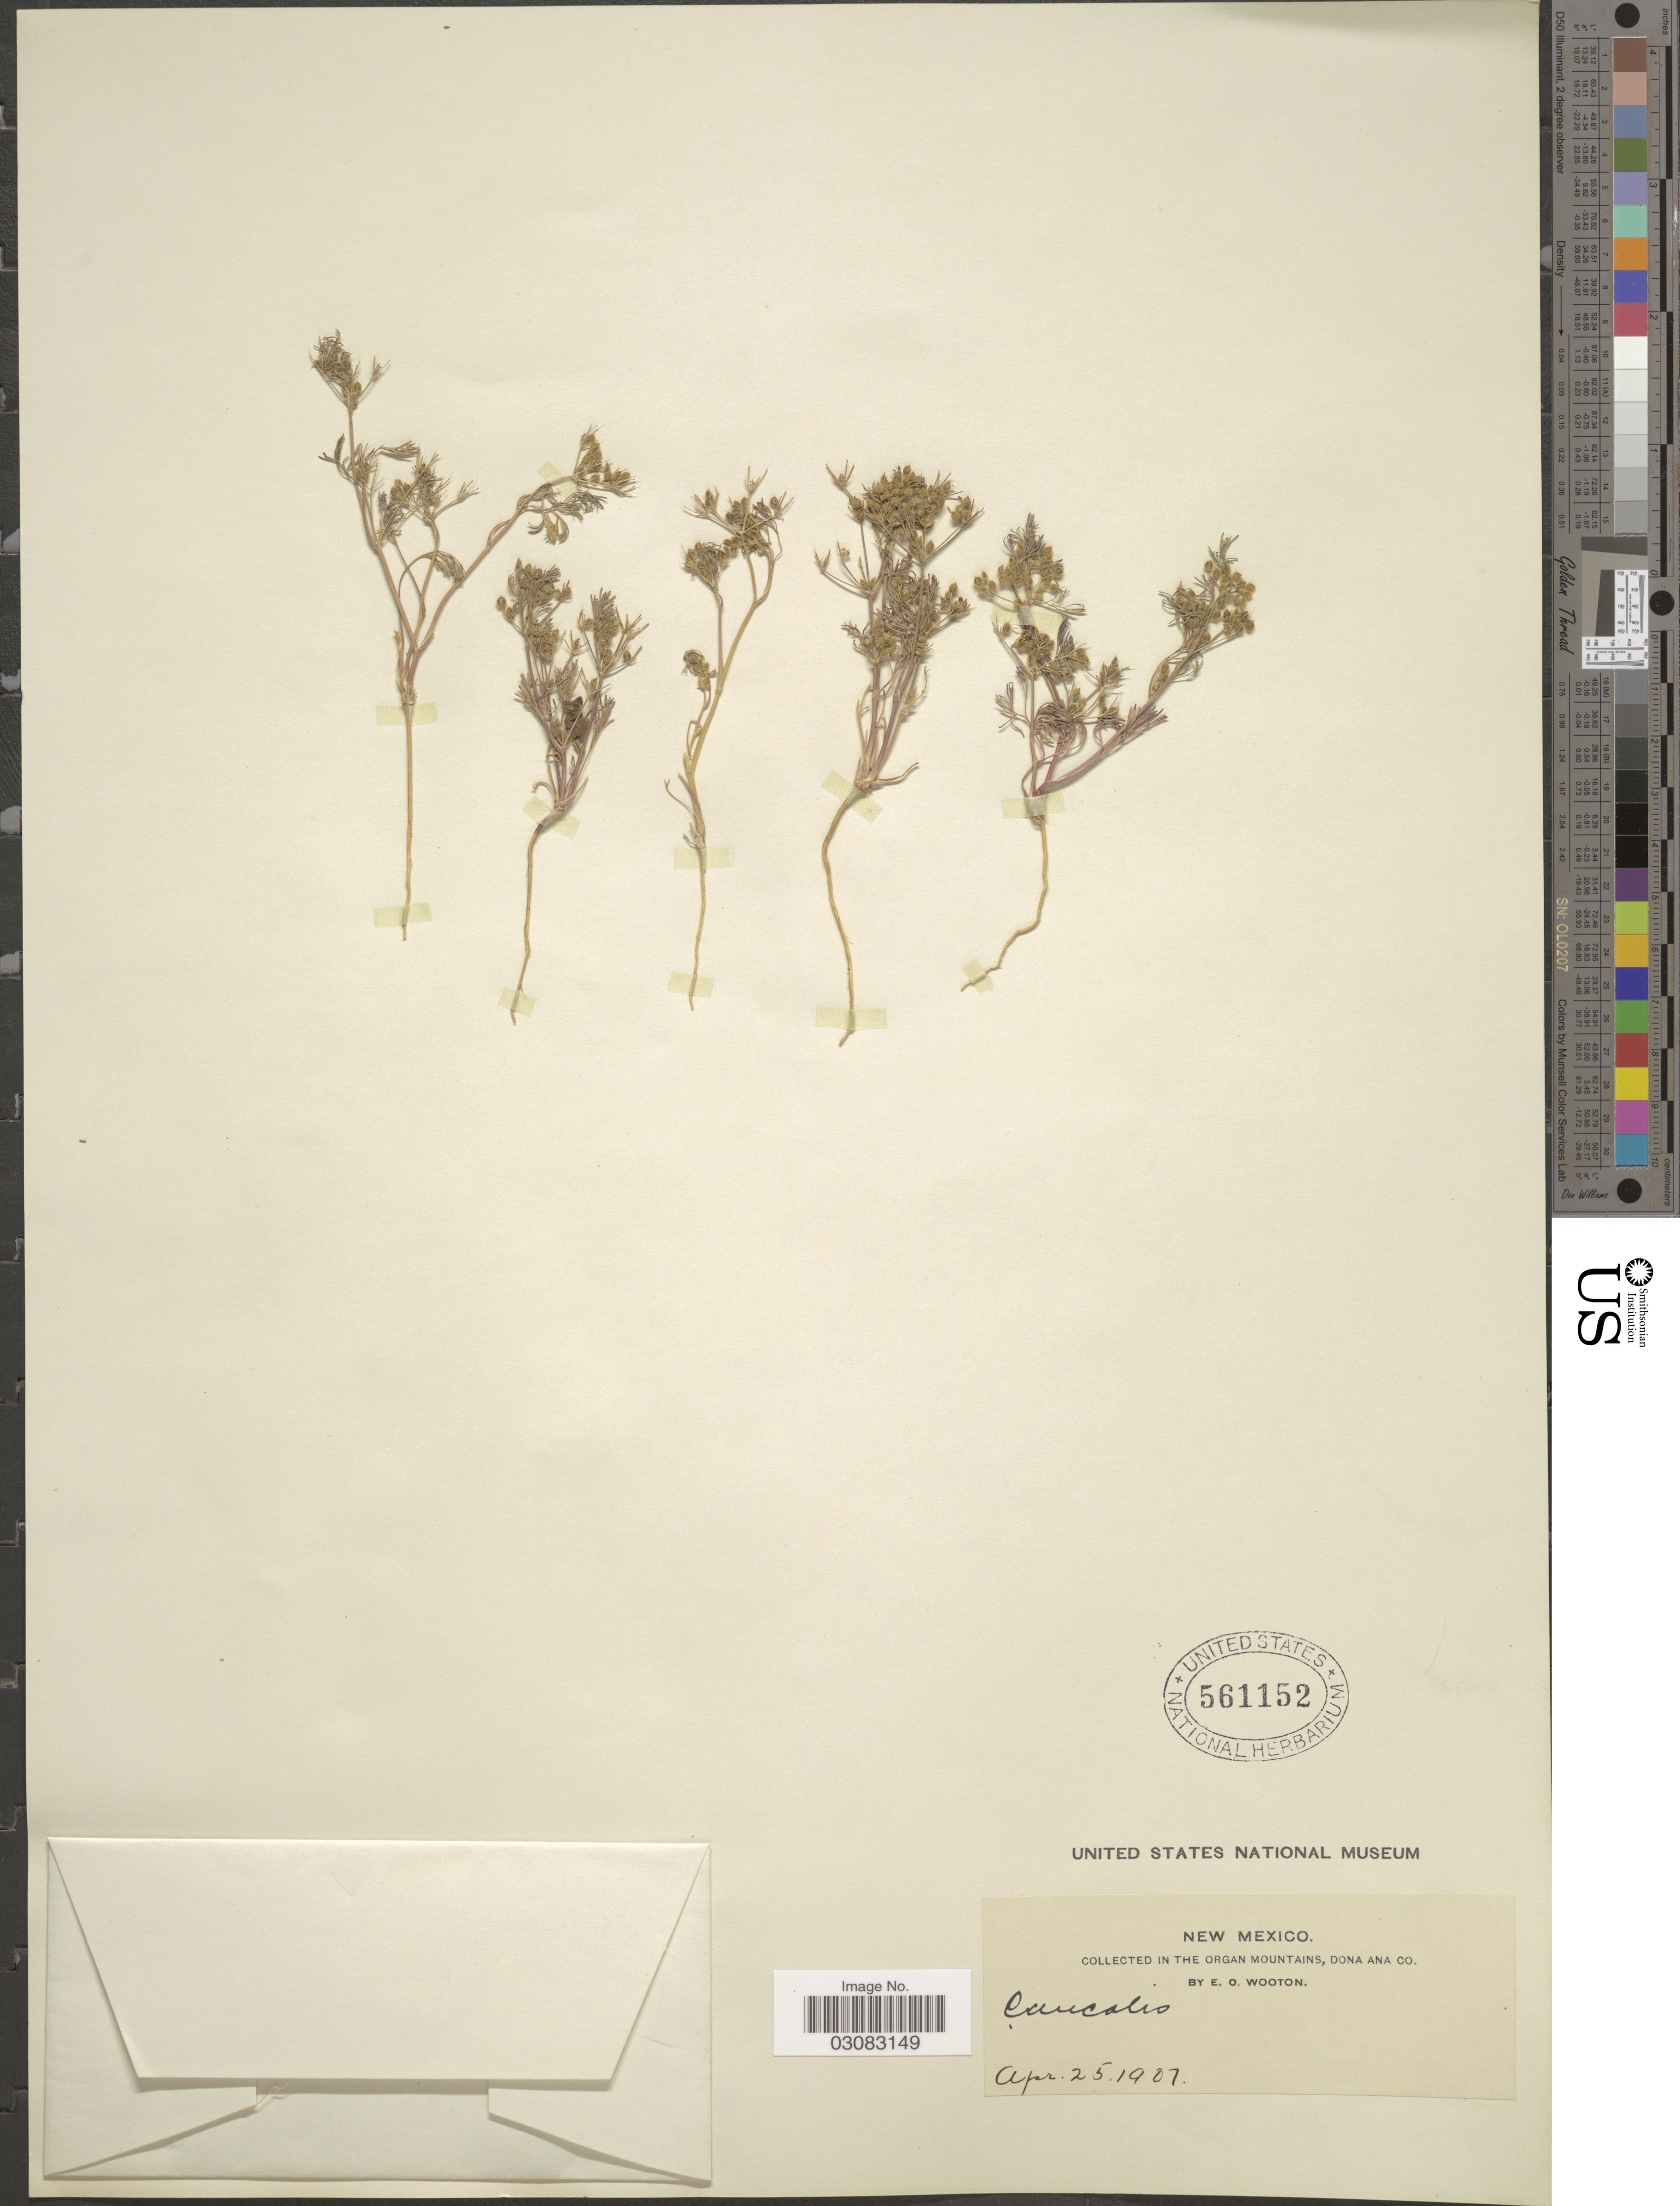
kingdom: Plantae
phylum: Tracheophyta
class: Magnoliopsida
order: Apiales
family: Apiaceae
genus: Spermolepis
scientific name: Spermolepis echinata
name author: (Nutt. ex DC.) A. Heller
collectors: E. O. Wooton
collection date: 1907-04-25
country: United States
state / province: New Mexico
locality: In the Organ Mountains, Dona Ana Co.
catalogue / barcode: US 561152